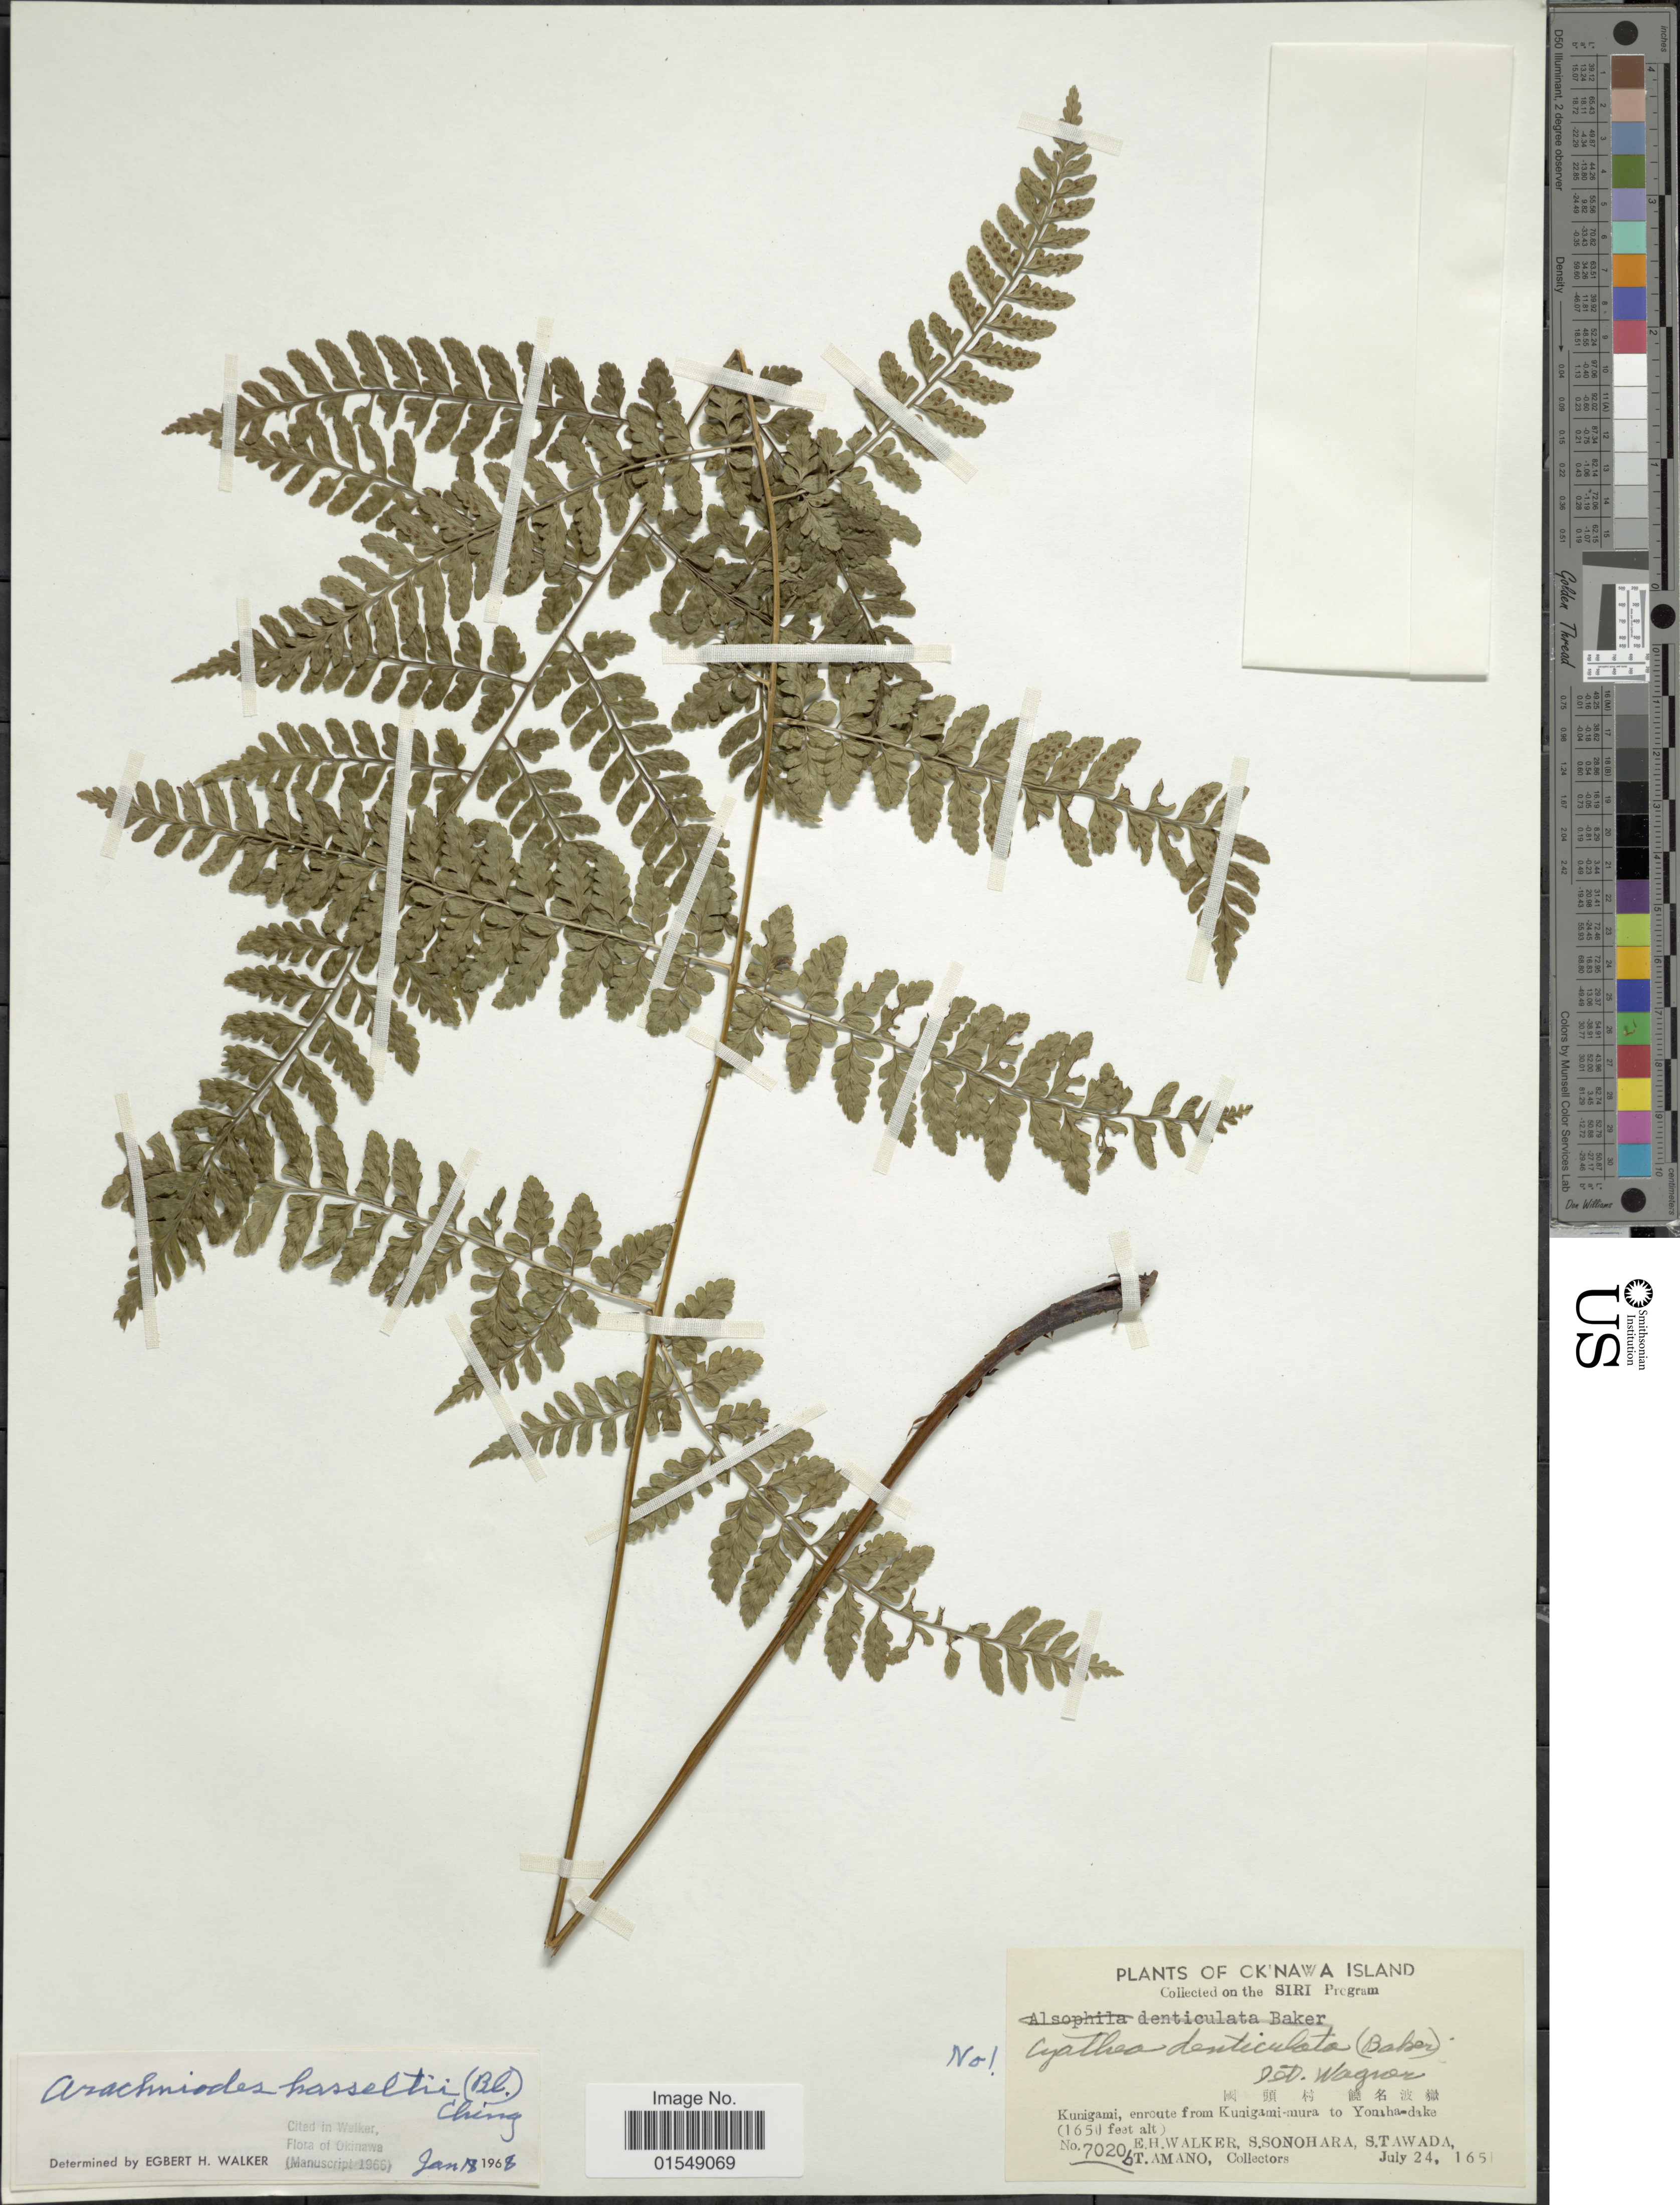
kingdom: Plantae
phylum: Tracheophyta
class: Polypodiopsida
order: Polypodiales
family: Dryopteridaceae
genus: Arachniodes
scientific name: Arachniodes hasseltii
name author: (Blume) Ching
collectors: E. H. Walker, S. Sonohara, S. Tawada & T. Amano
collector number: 7020b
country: Japan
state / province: Okinawa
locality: Okinawa Island, Kunigami, enroute from Kunigami-mura to Yonaha-dake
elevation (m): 503